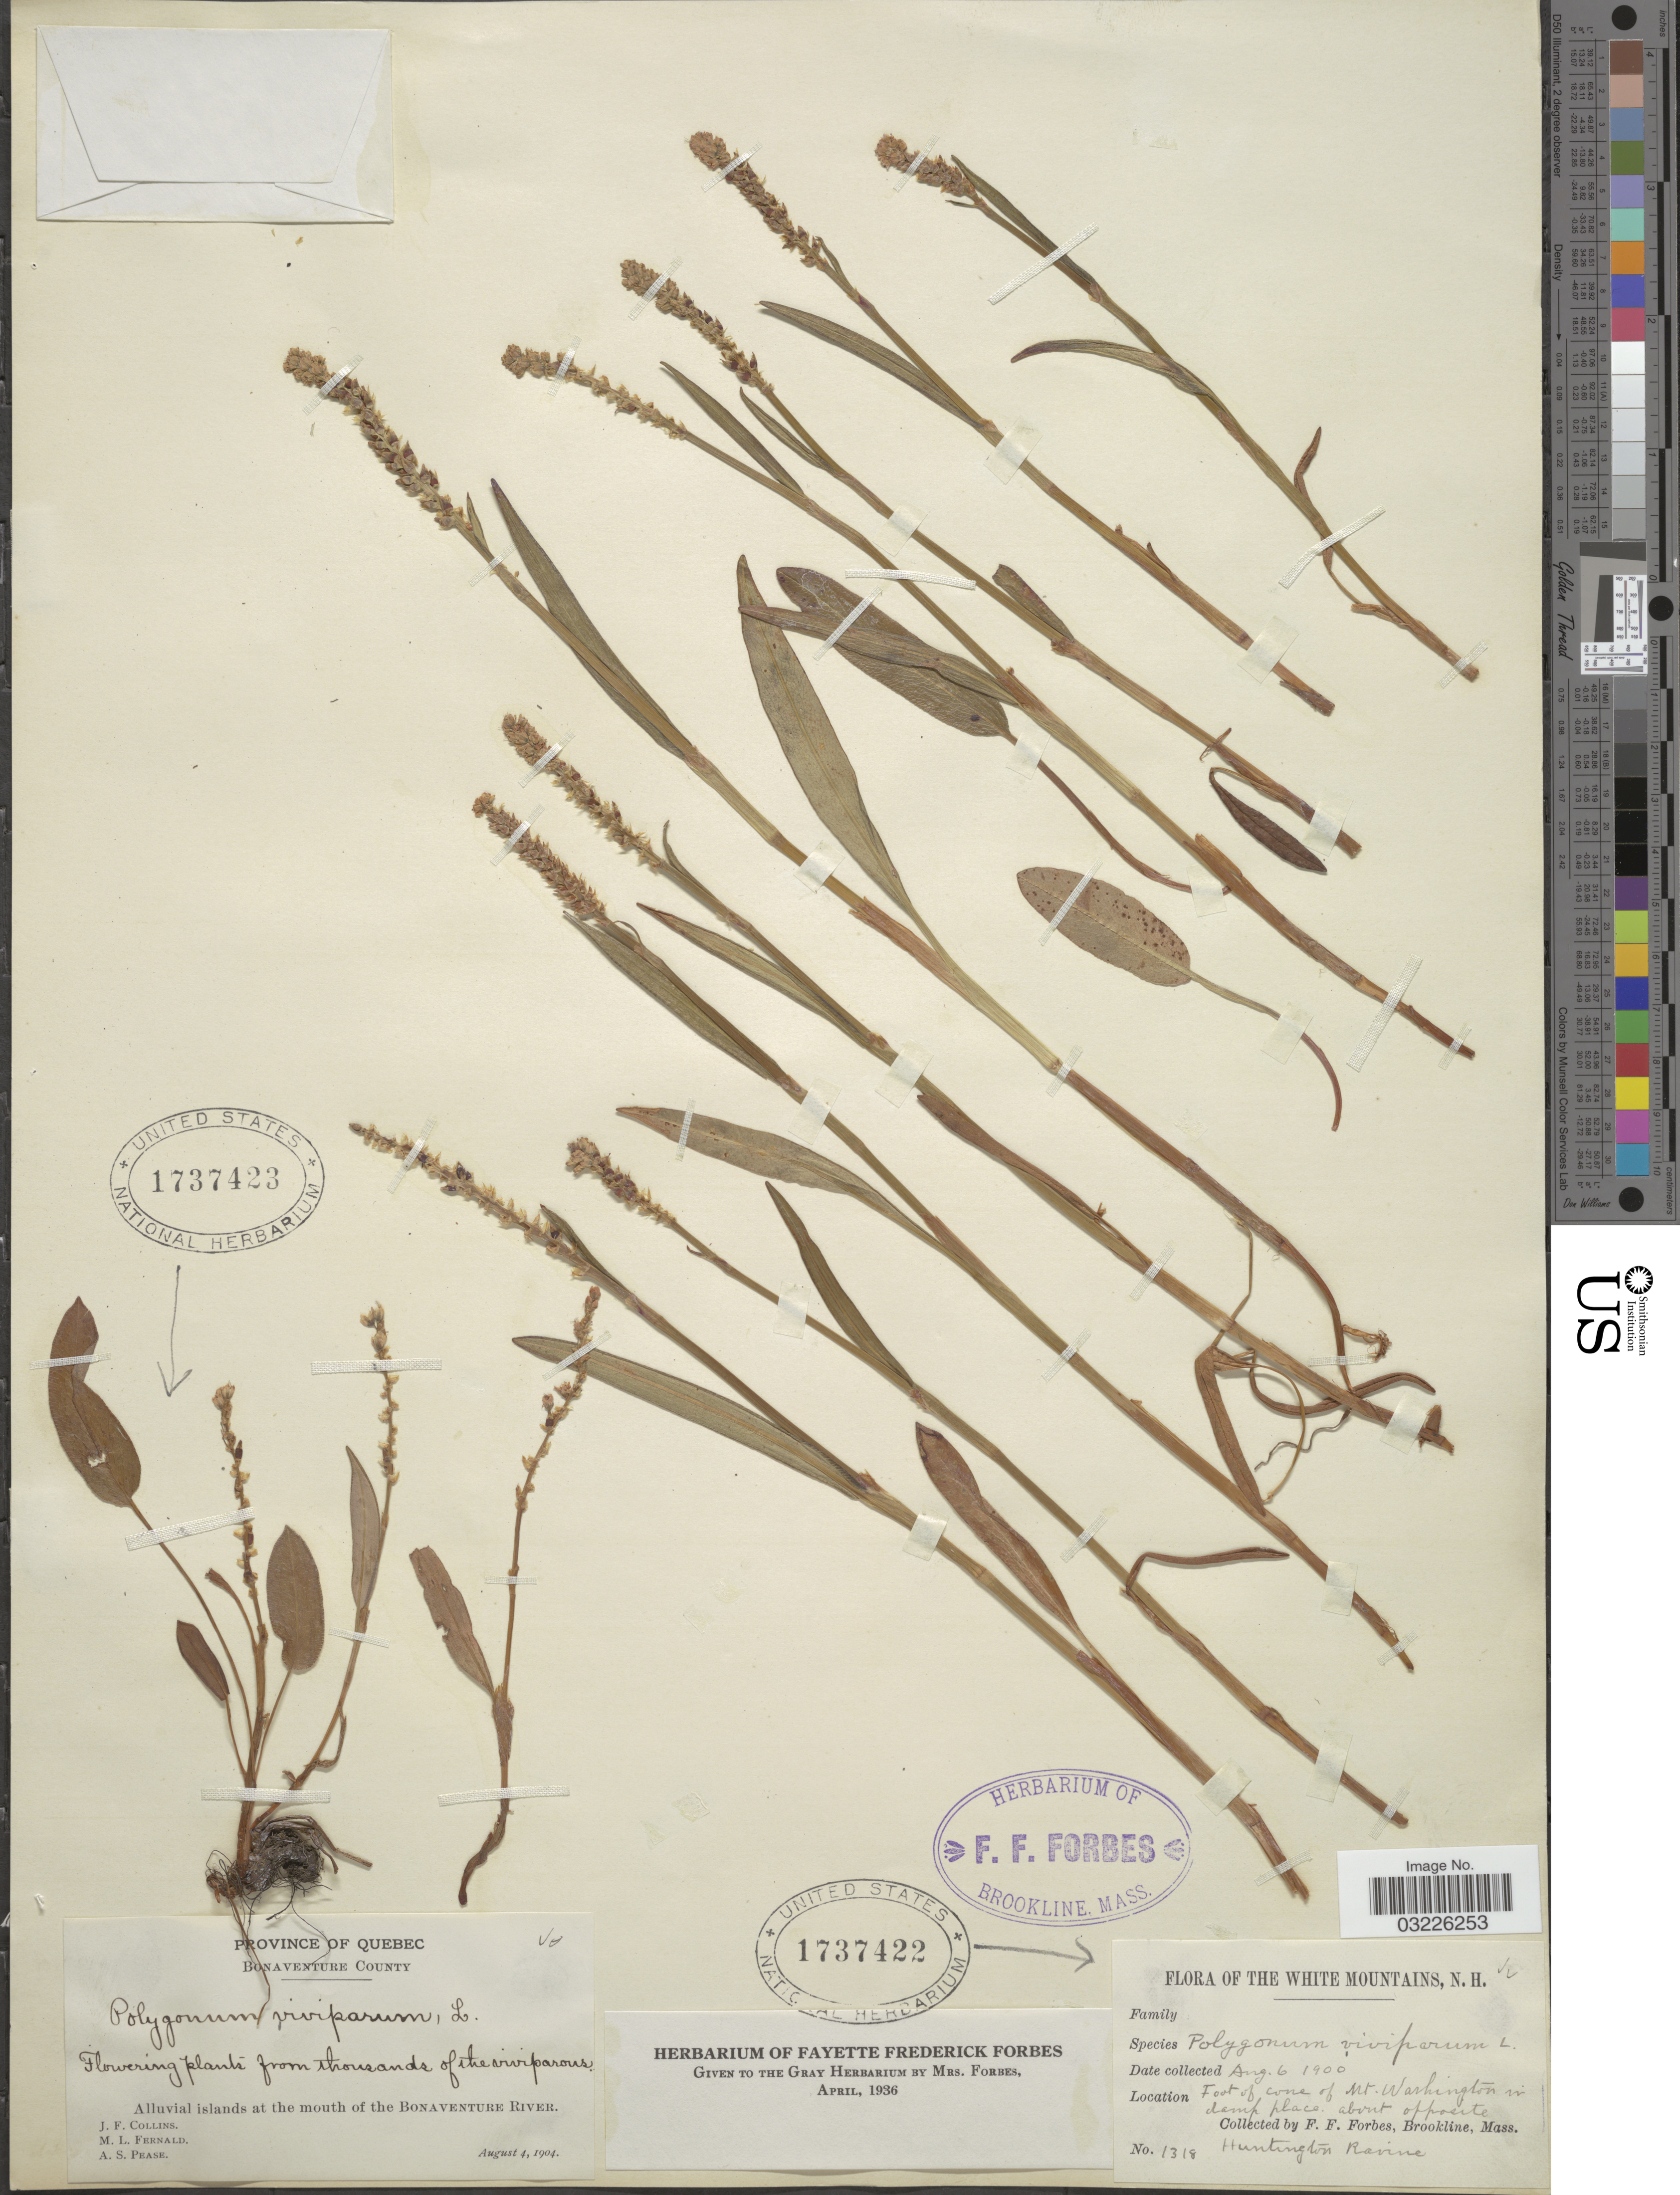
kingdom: Plantae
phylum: Tracheophyta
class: Magnoliopsida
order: Caryophyllales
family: Polygonaceae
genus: Bistorta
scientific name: Bistorta vivipara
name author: (L.) Delarbre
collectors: F. Forbes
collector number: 1318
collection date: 1900-08-06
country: United States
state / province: New Hampshire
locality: The White Mountains, Foot of cone of Mt. Washington in damp place. about opposite. Huntington Ravine.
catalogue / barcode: US 1737422